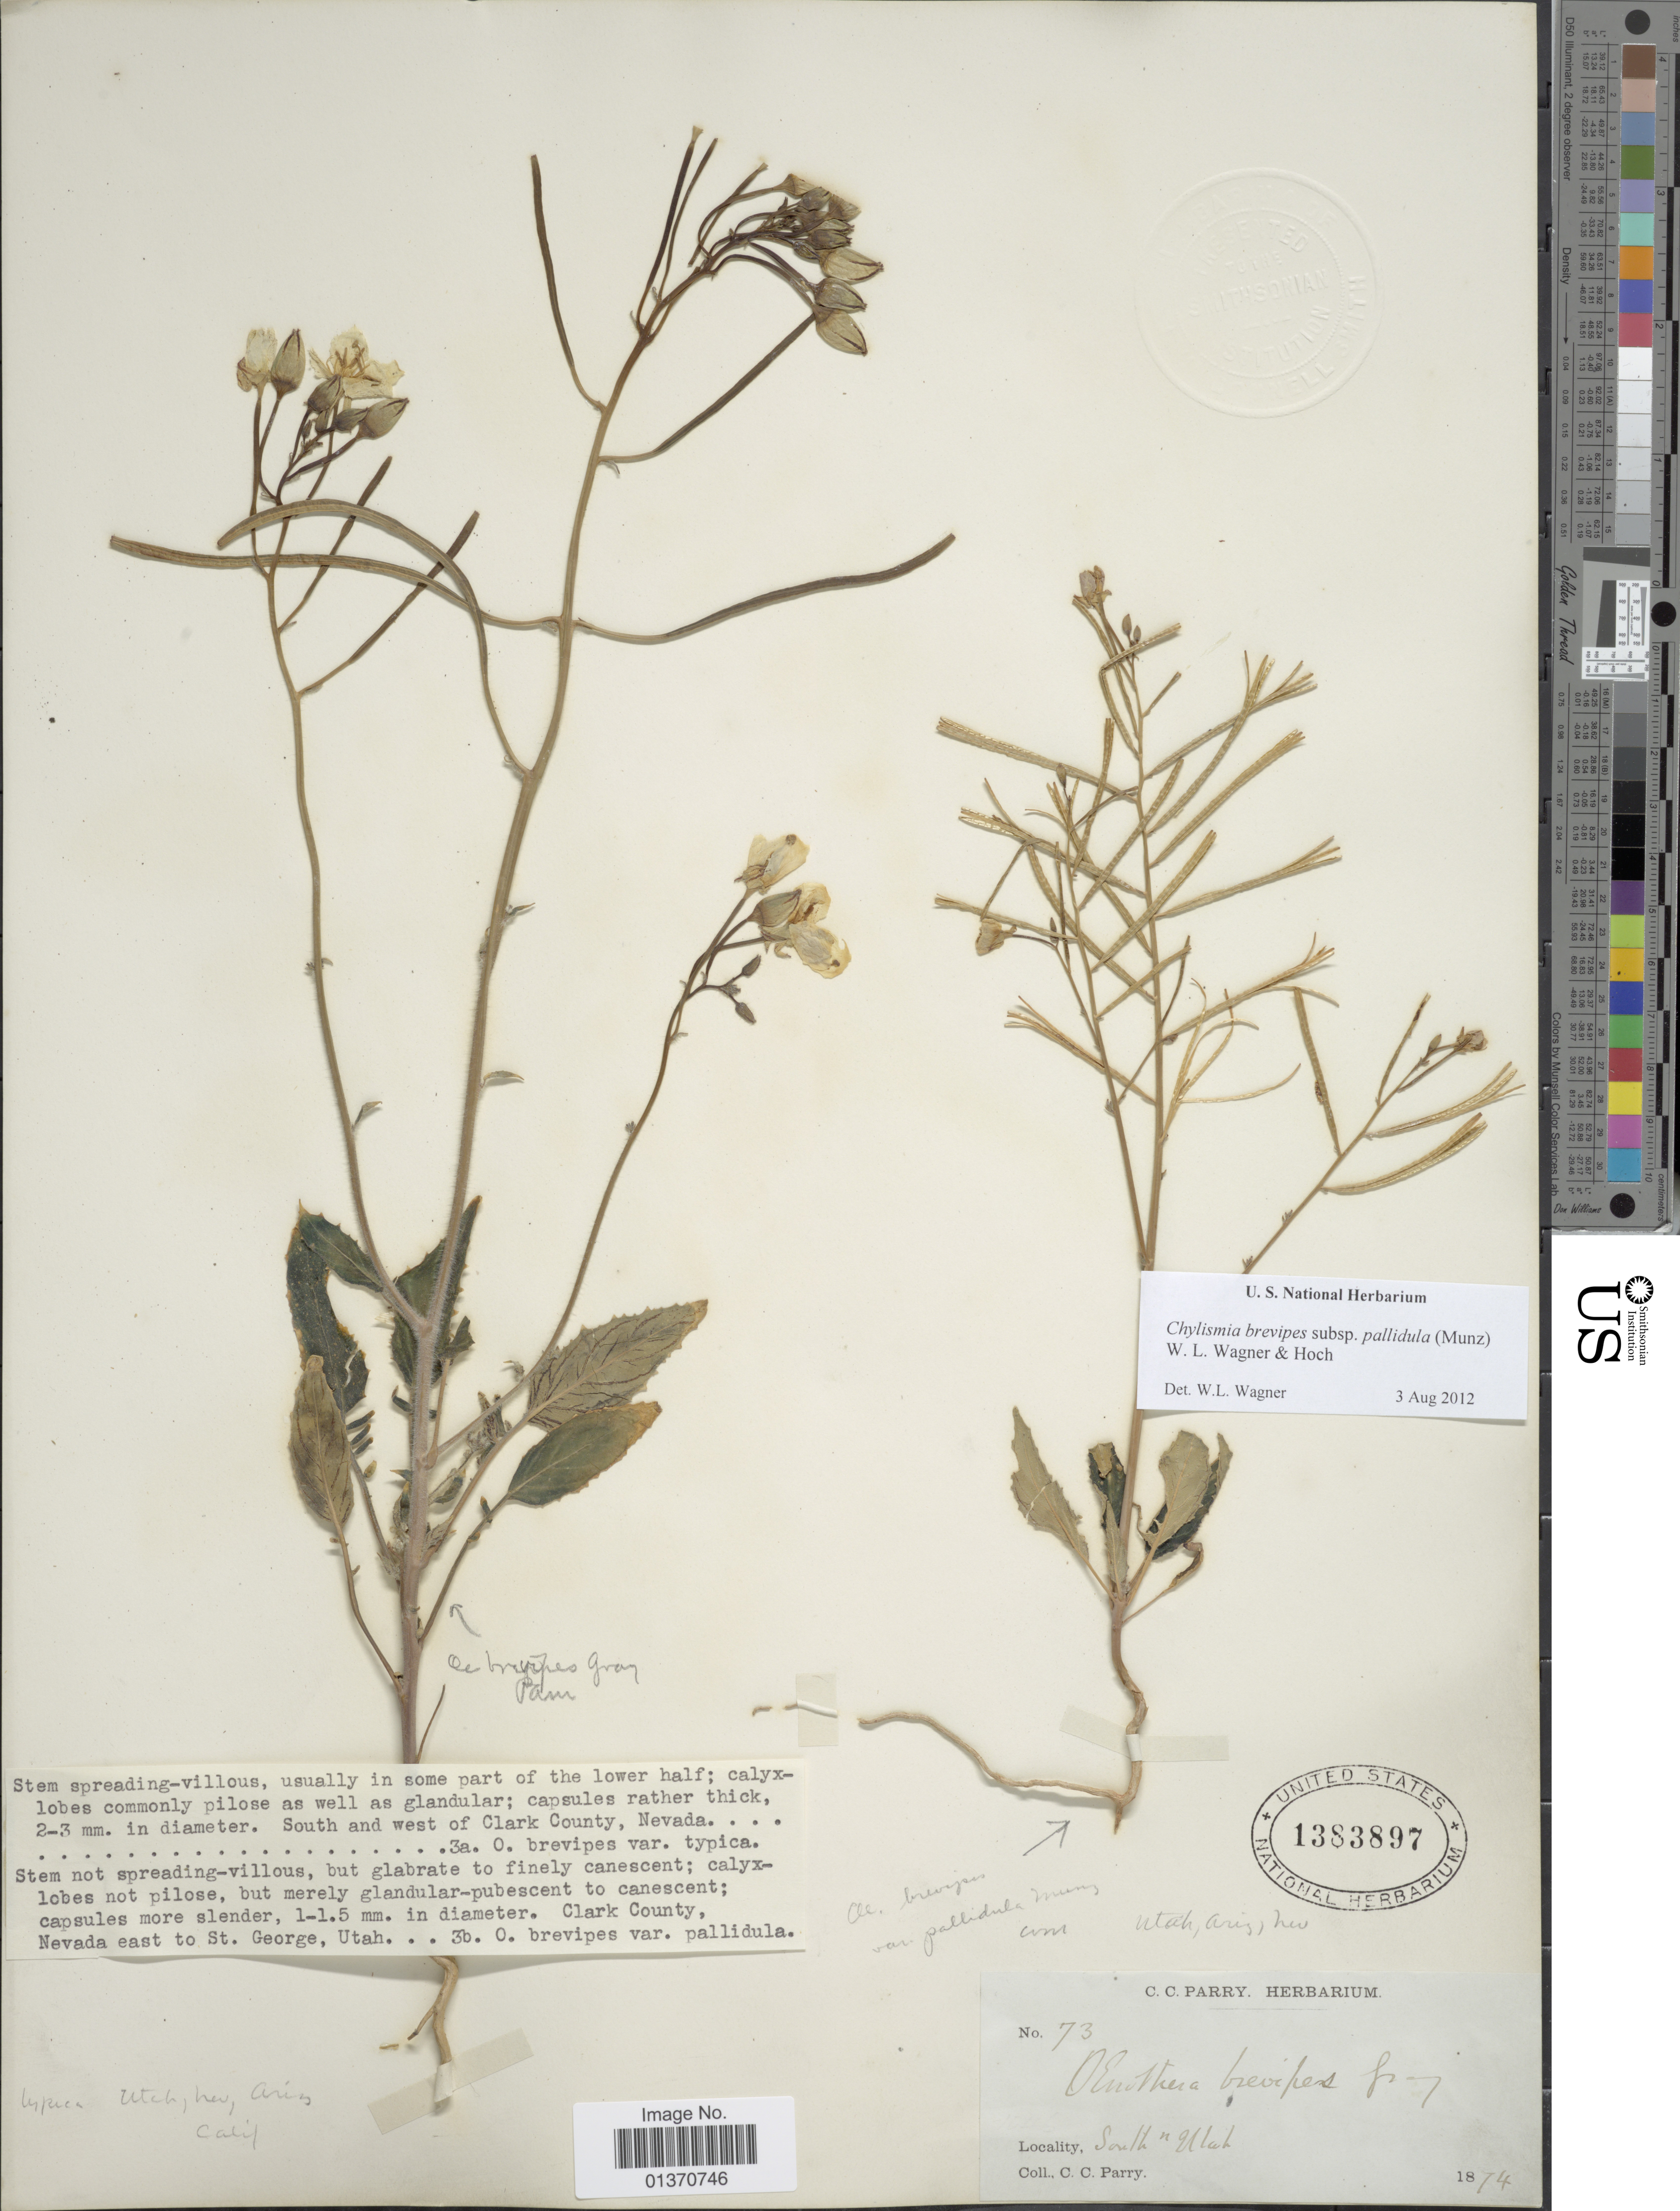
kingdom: Plantae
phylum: Tracheophyta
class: Magnoliopsida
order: Myrtales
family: Onagraceae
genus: Chylismia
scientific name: Chylismia brevipes subsp. pallidula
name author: (Munz) W.L. Wagner & Hoch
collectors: C. C. Parry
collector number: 73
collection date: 1874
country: United States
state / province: Utah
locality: Southn Utah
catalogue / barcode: US 1383897